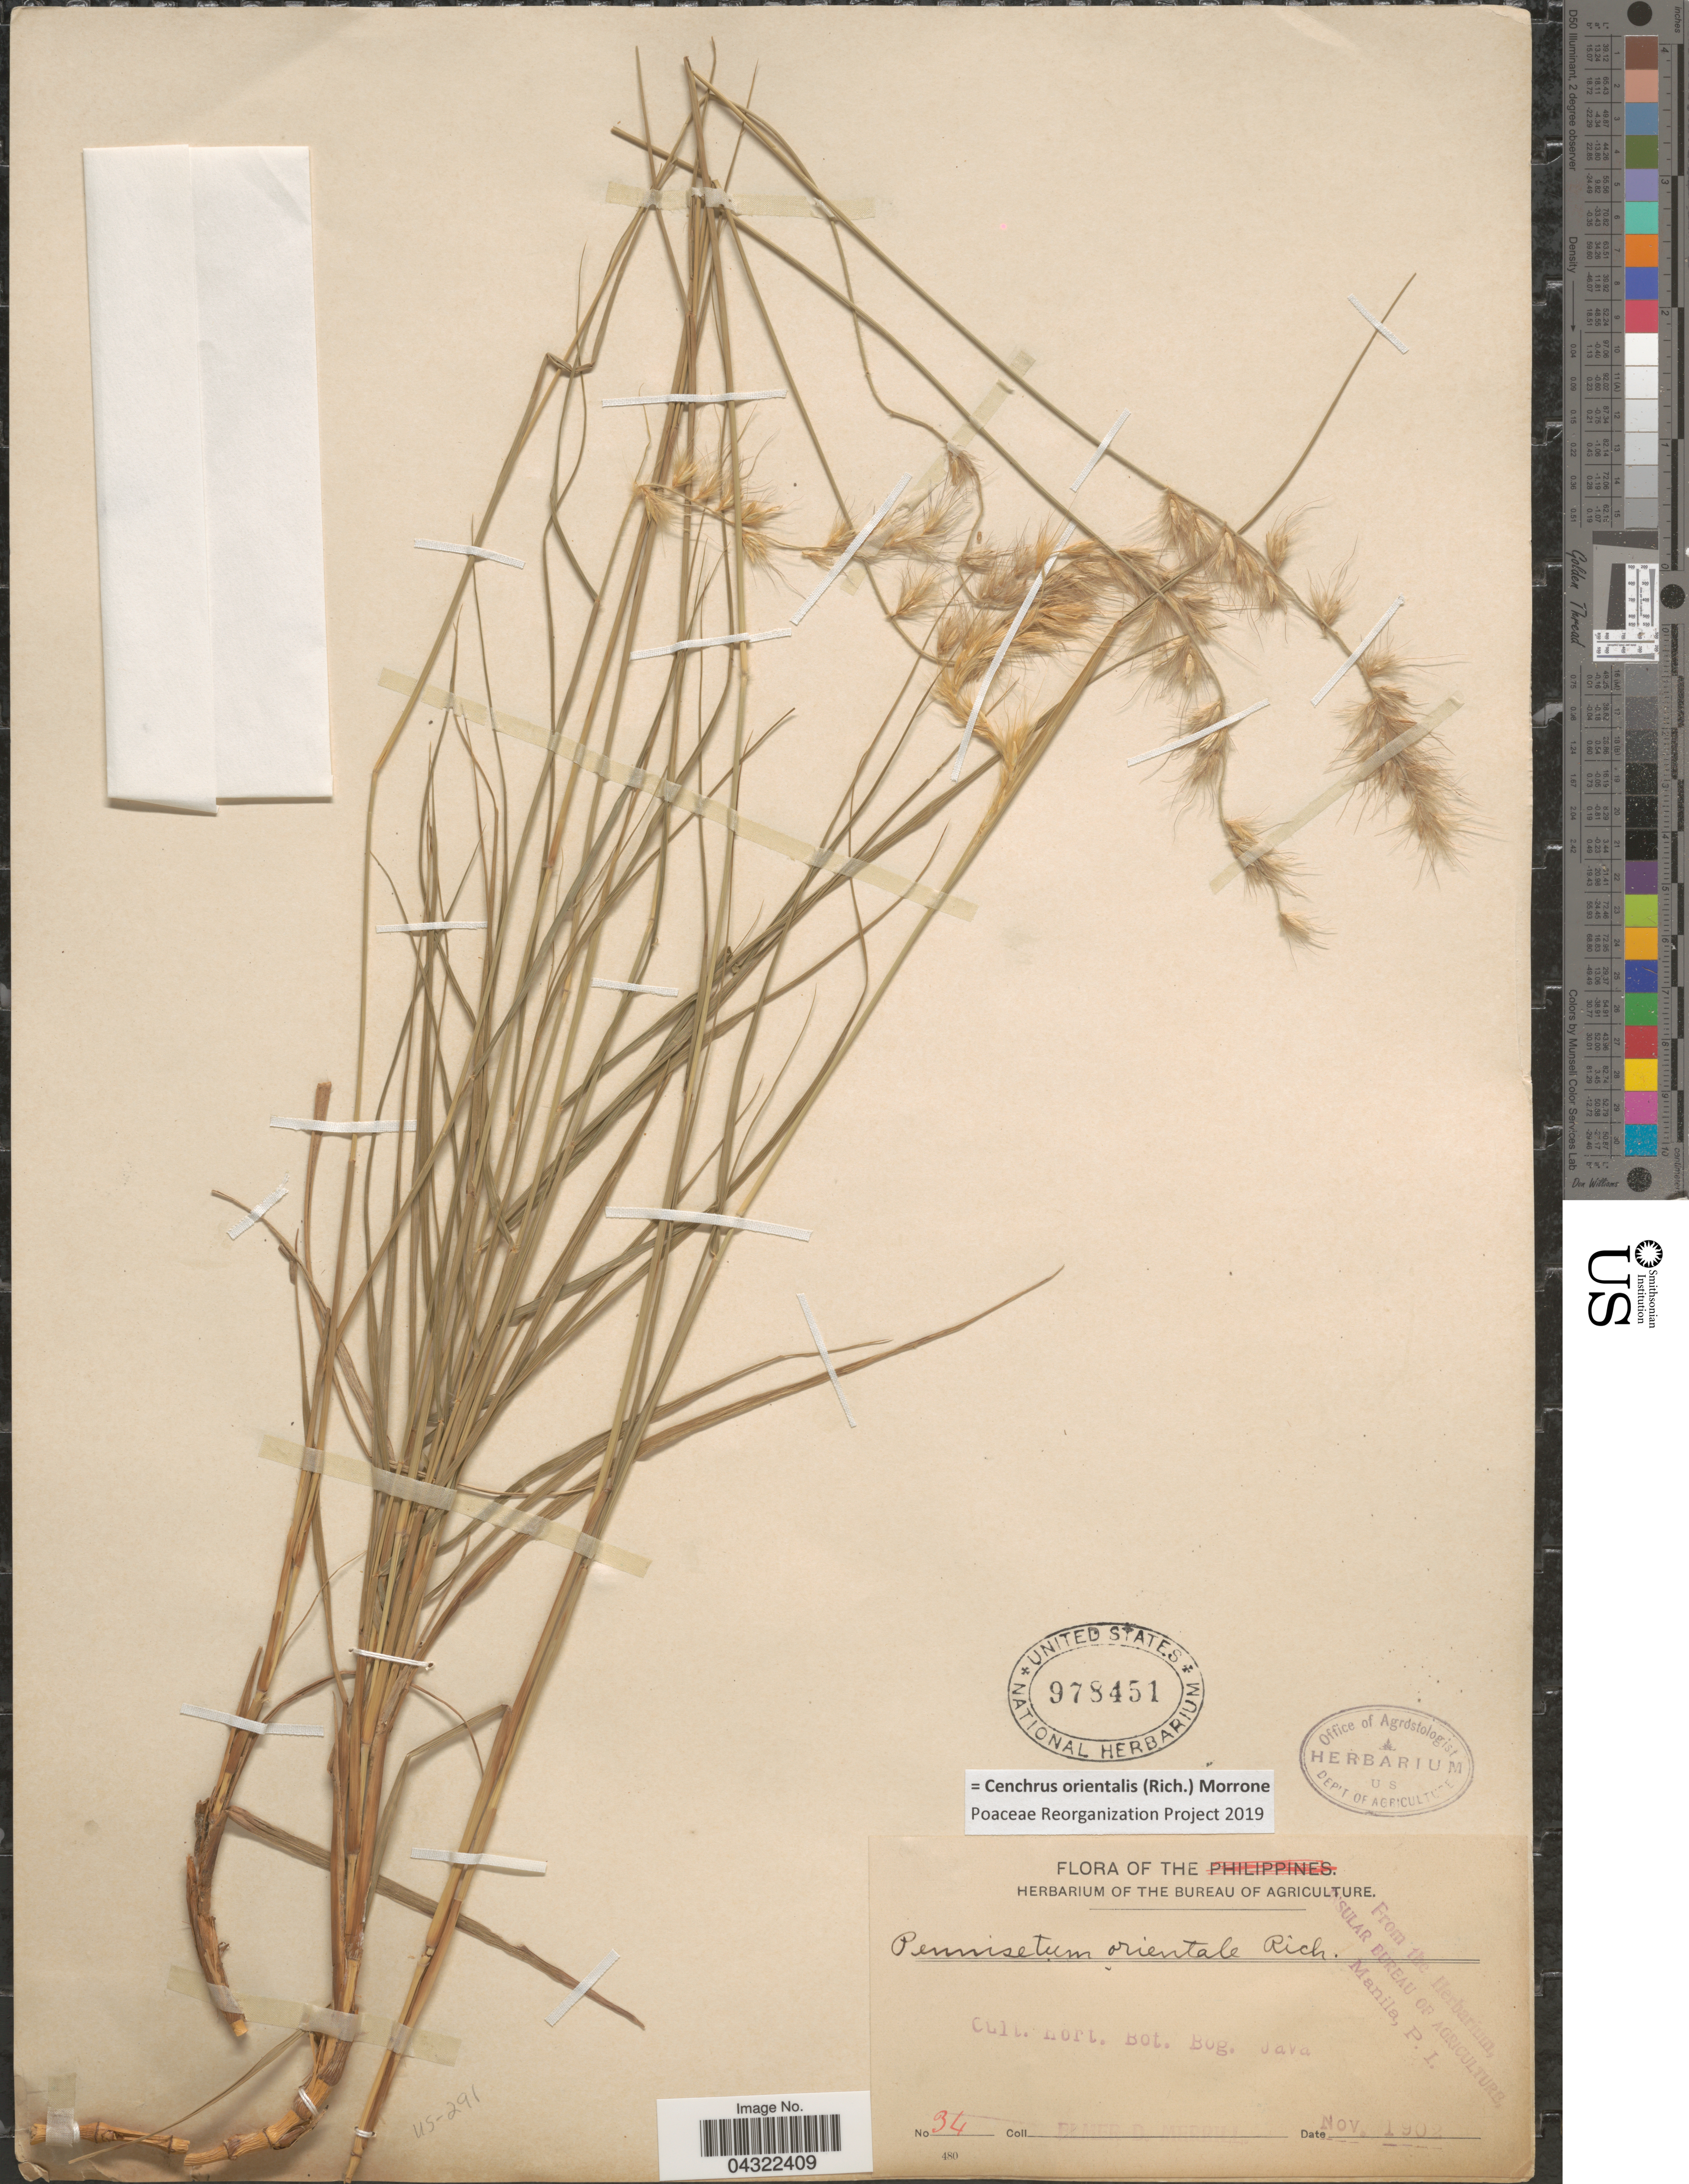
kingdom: Plantae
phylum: Tracheophyta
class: Liliopsida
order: Poales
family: Poaceae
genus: Cenchrus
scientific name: Cenchrus orientalis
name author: (Rich.) Morrone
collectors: E. D. Merrill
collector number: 34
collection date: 1902-11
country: Indonesia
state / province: Java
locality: Cult. Hort. Bot. Bog. Java.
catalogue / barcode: US 978451